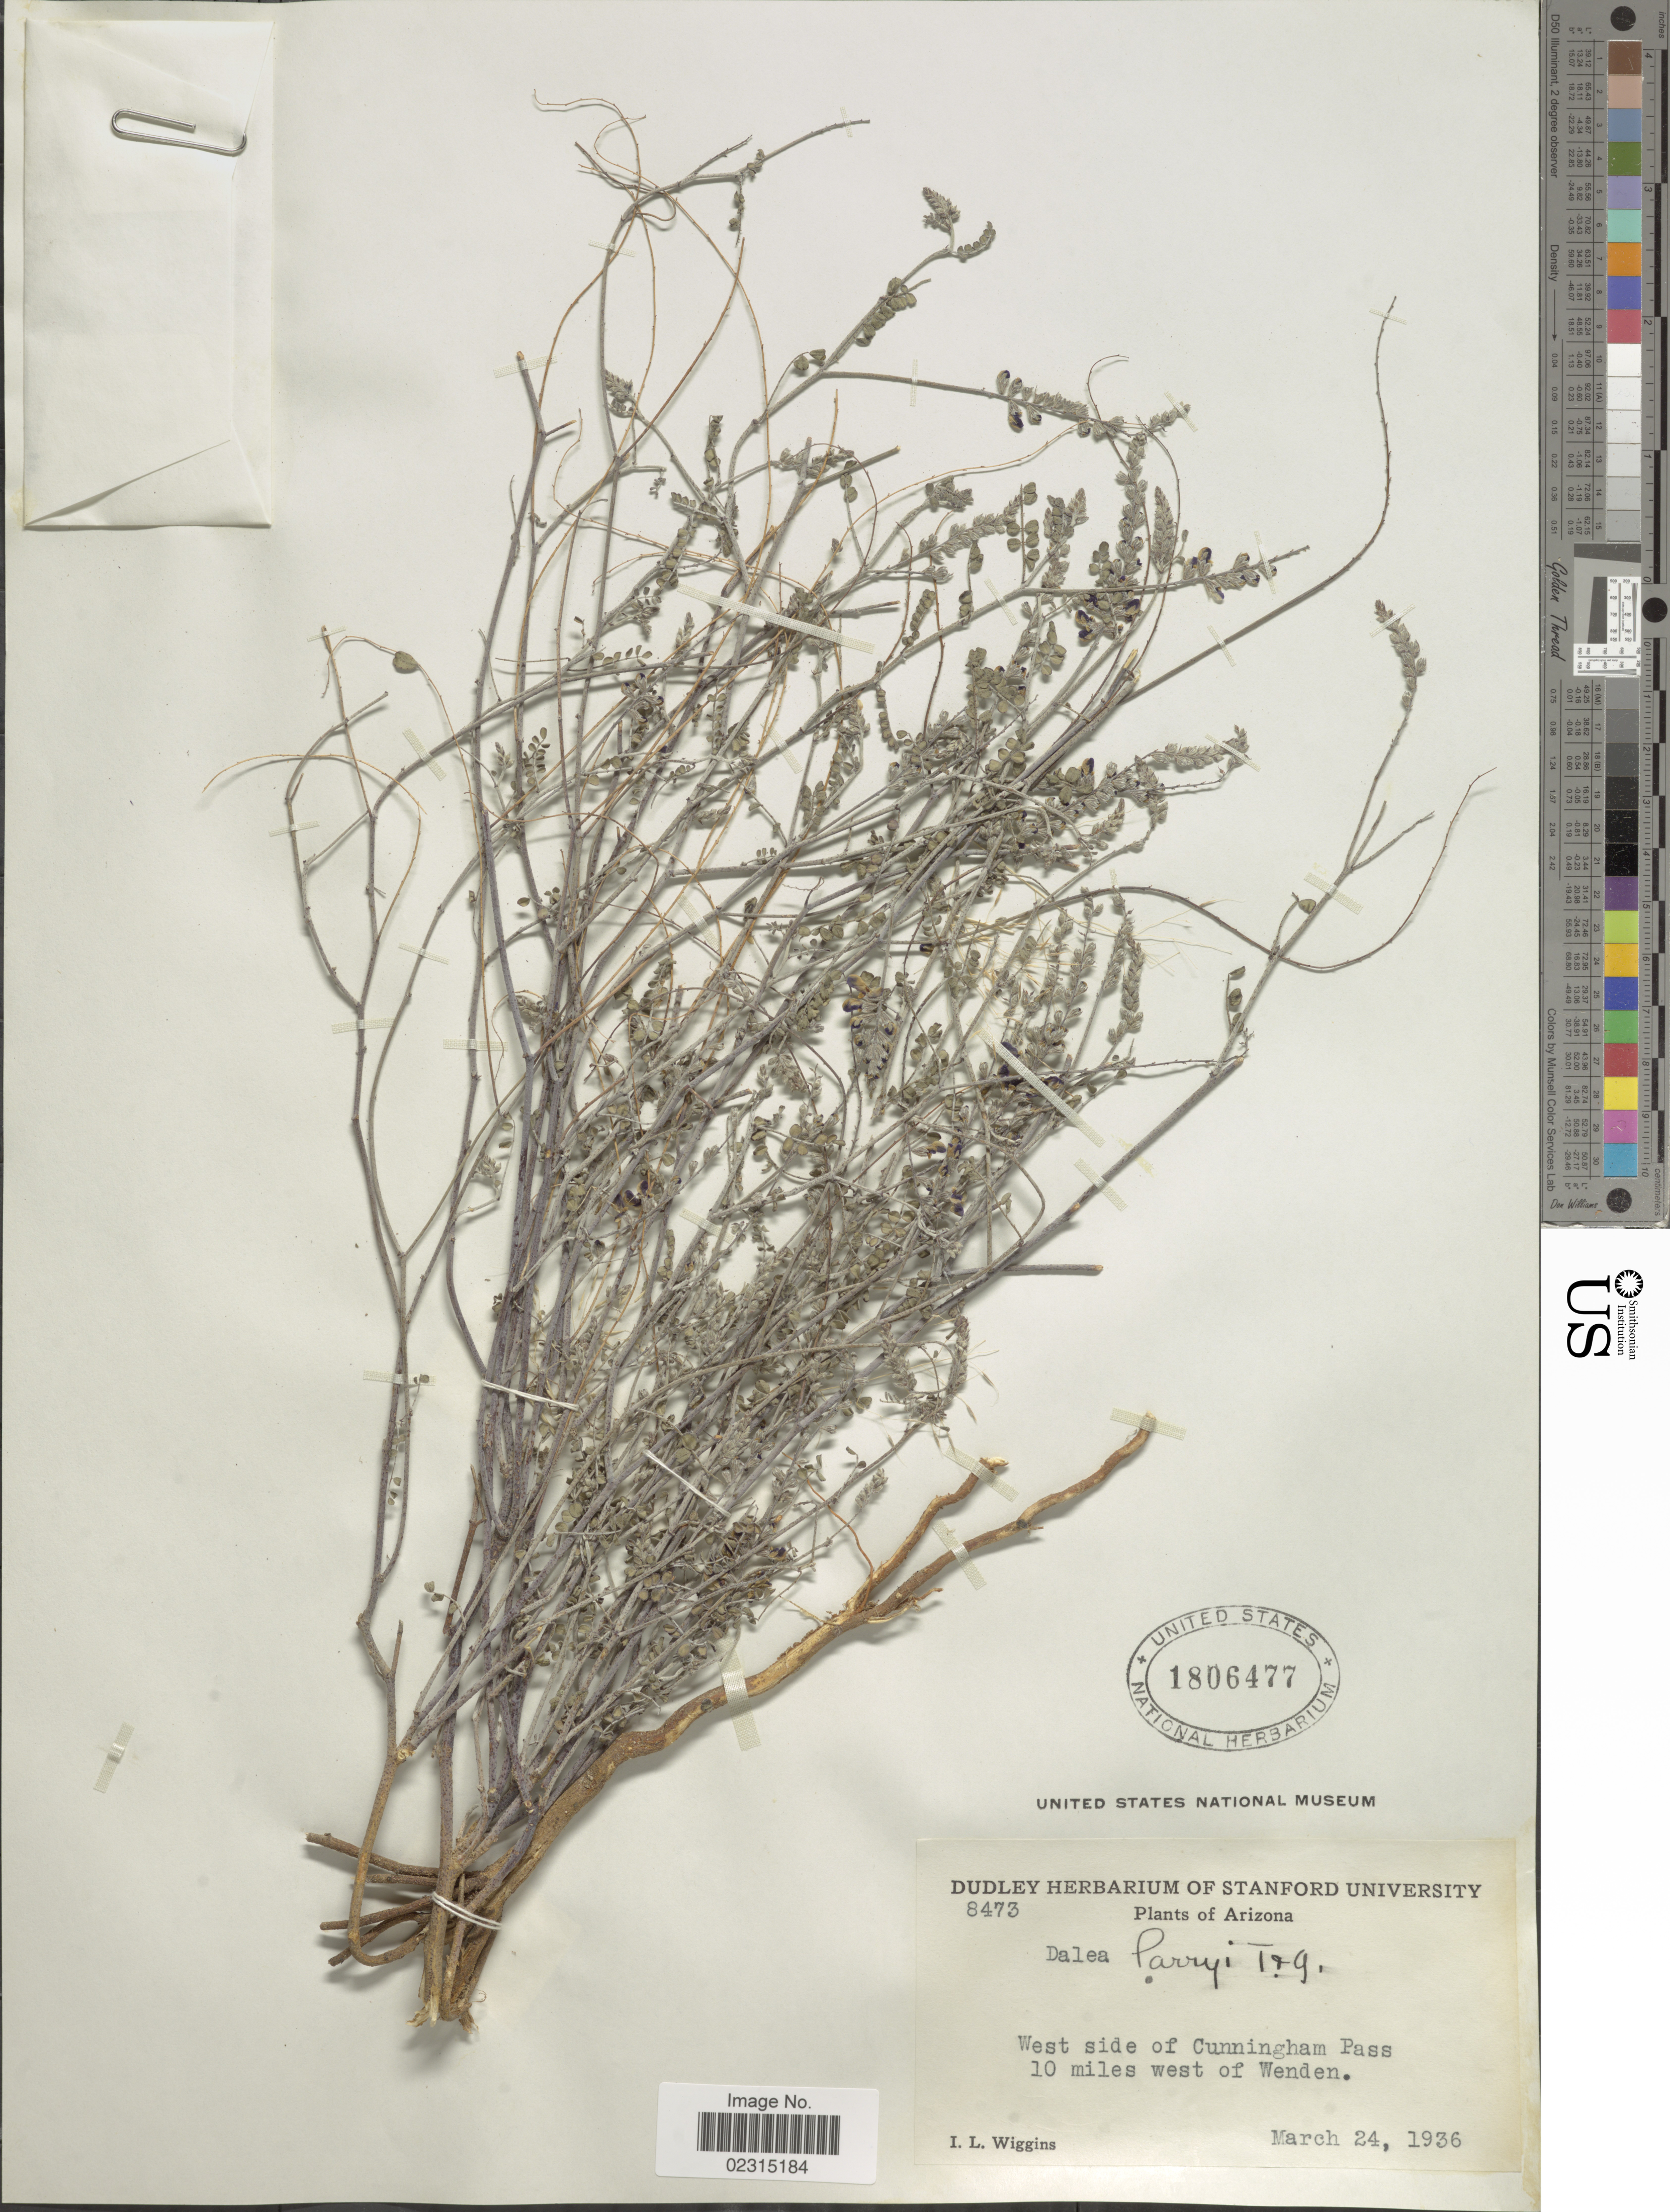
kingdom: Plantae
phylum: Tracheophyta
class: Magnoliopsida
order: Fabales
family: Fabaceae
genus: Marina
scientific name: Marina parryi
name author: (Torr. & A. Gray) Barneby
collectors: I. L. Wiggins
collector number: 8473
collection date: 1936-03-24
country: United States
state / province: Arizona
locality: West side of Cunningham Pass 10 miles west of Wenden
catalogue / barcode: US 1806477